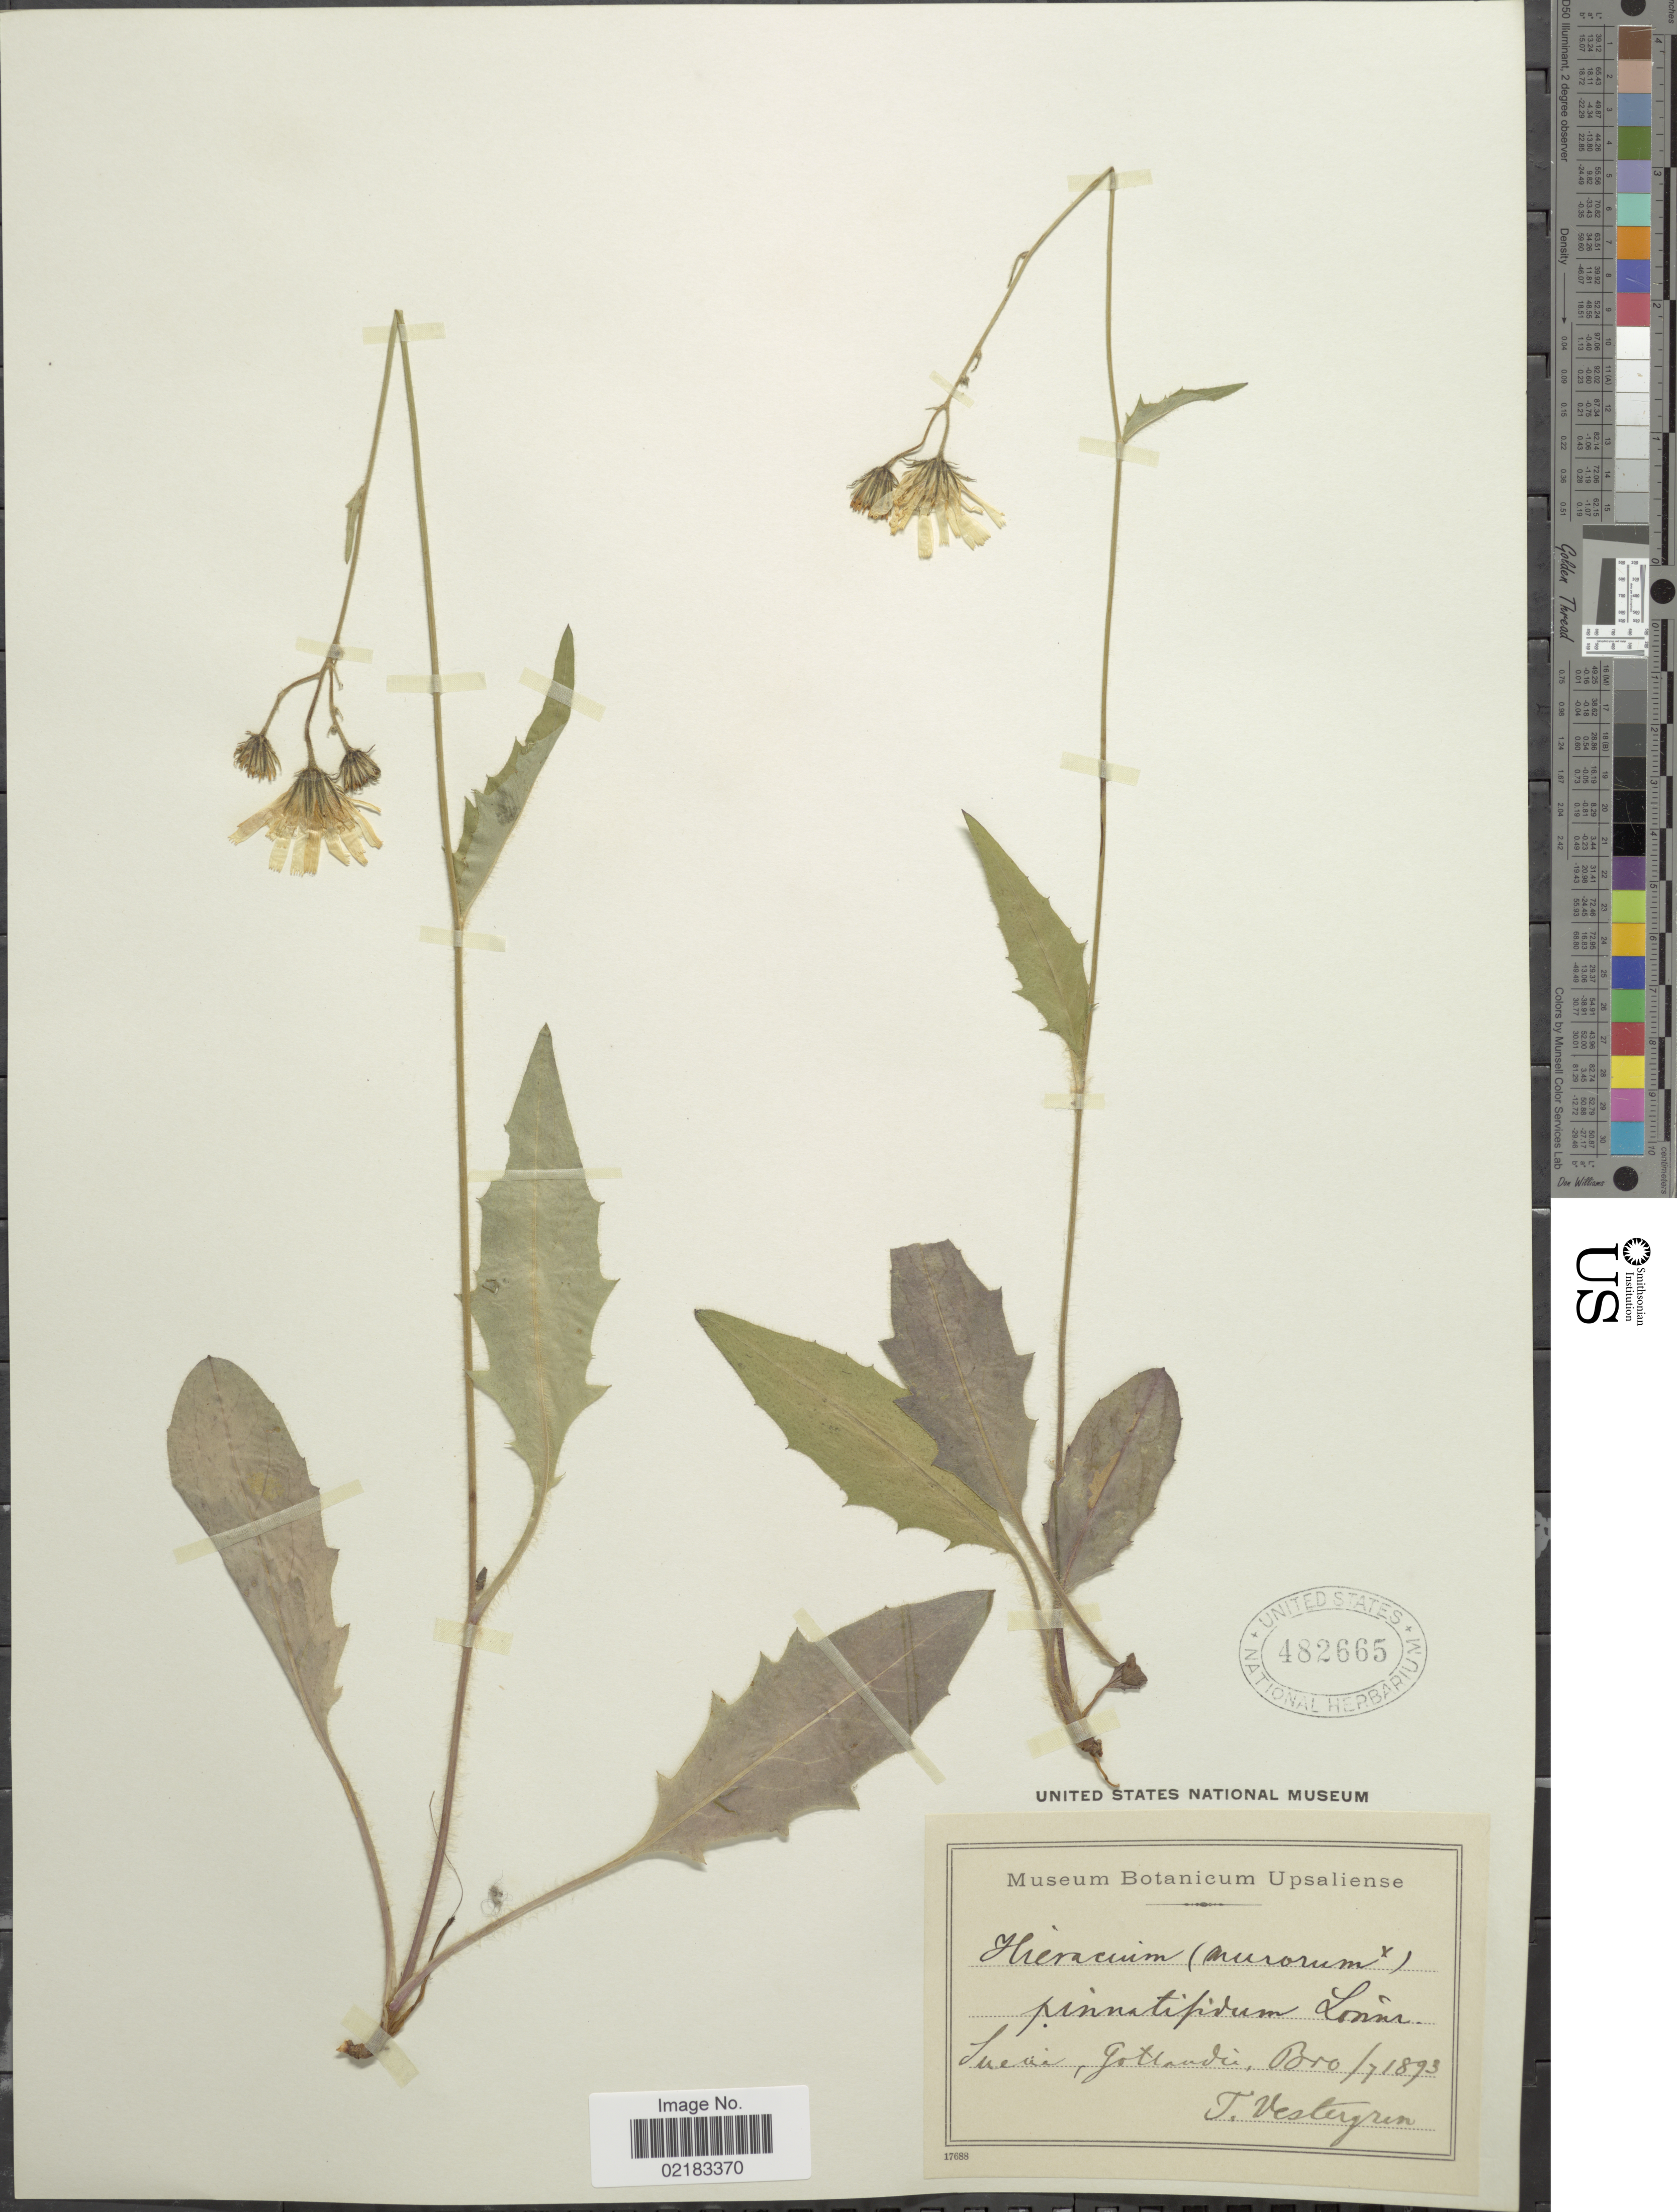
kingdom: Plantae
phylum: Tracheophyta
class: Magnoliopsida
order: Asterales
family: Asteraceae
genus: Hieracium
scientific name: Hieracium murorum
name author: L.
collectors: T. Vestergren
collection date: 1893-07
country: Sweden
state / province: Gotland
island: Gotland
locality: Suecia: Gotlandia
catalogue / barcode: US 482665